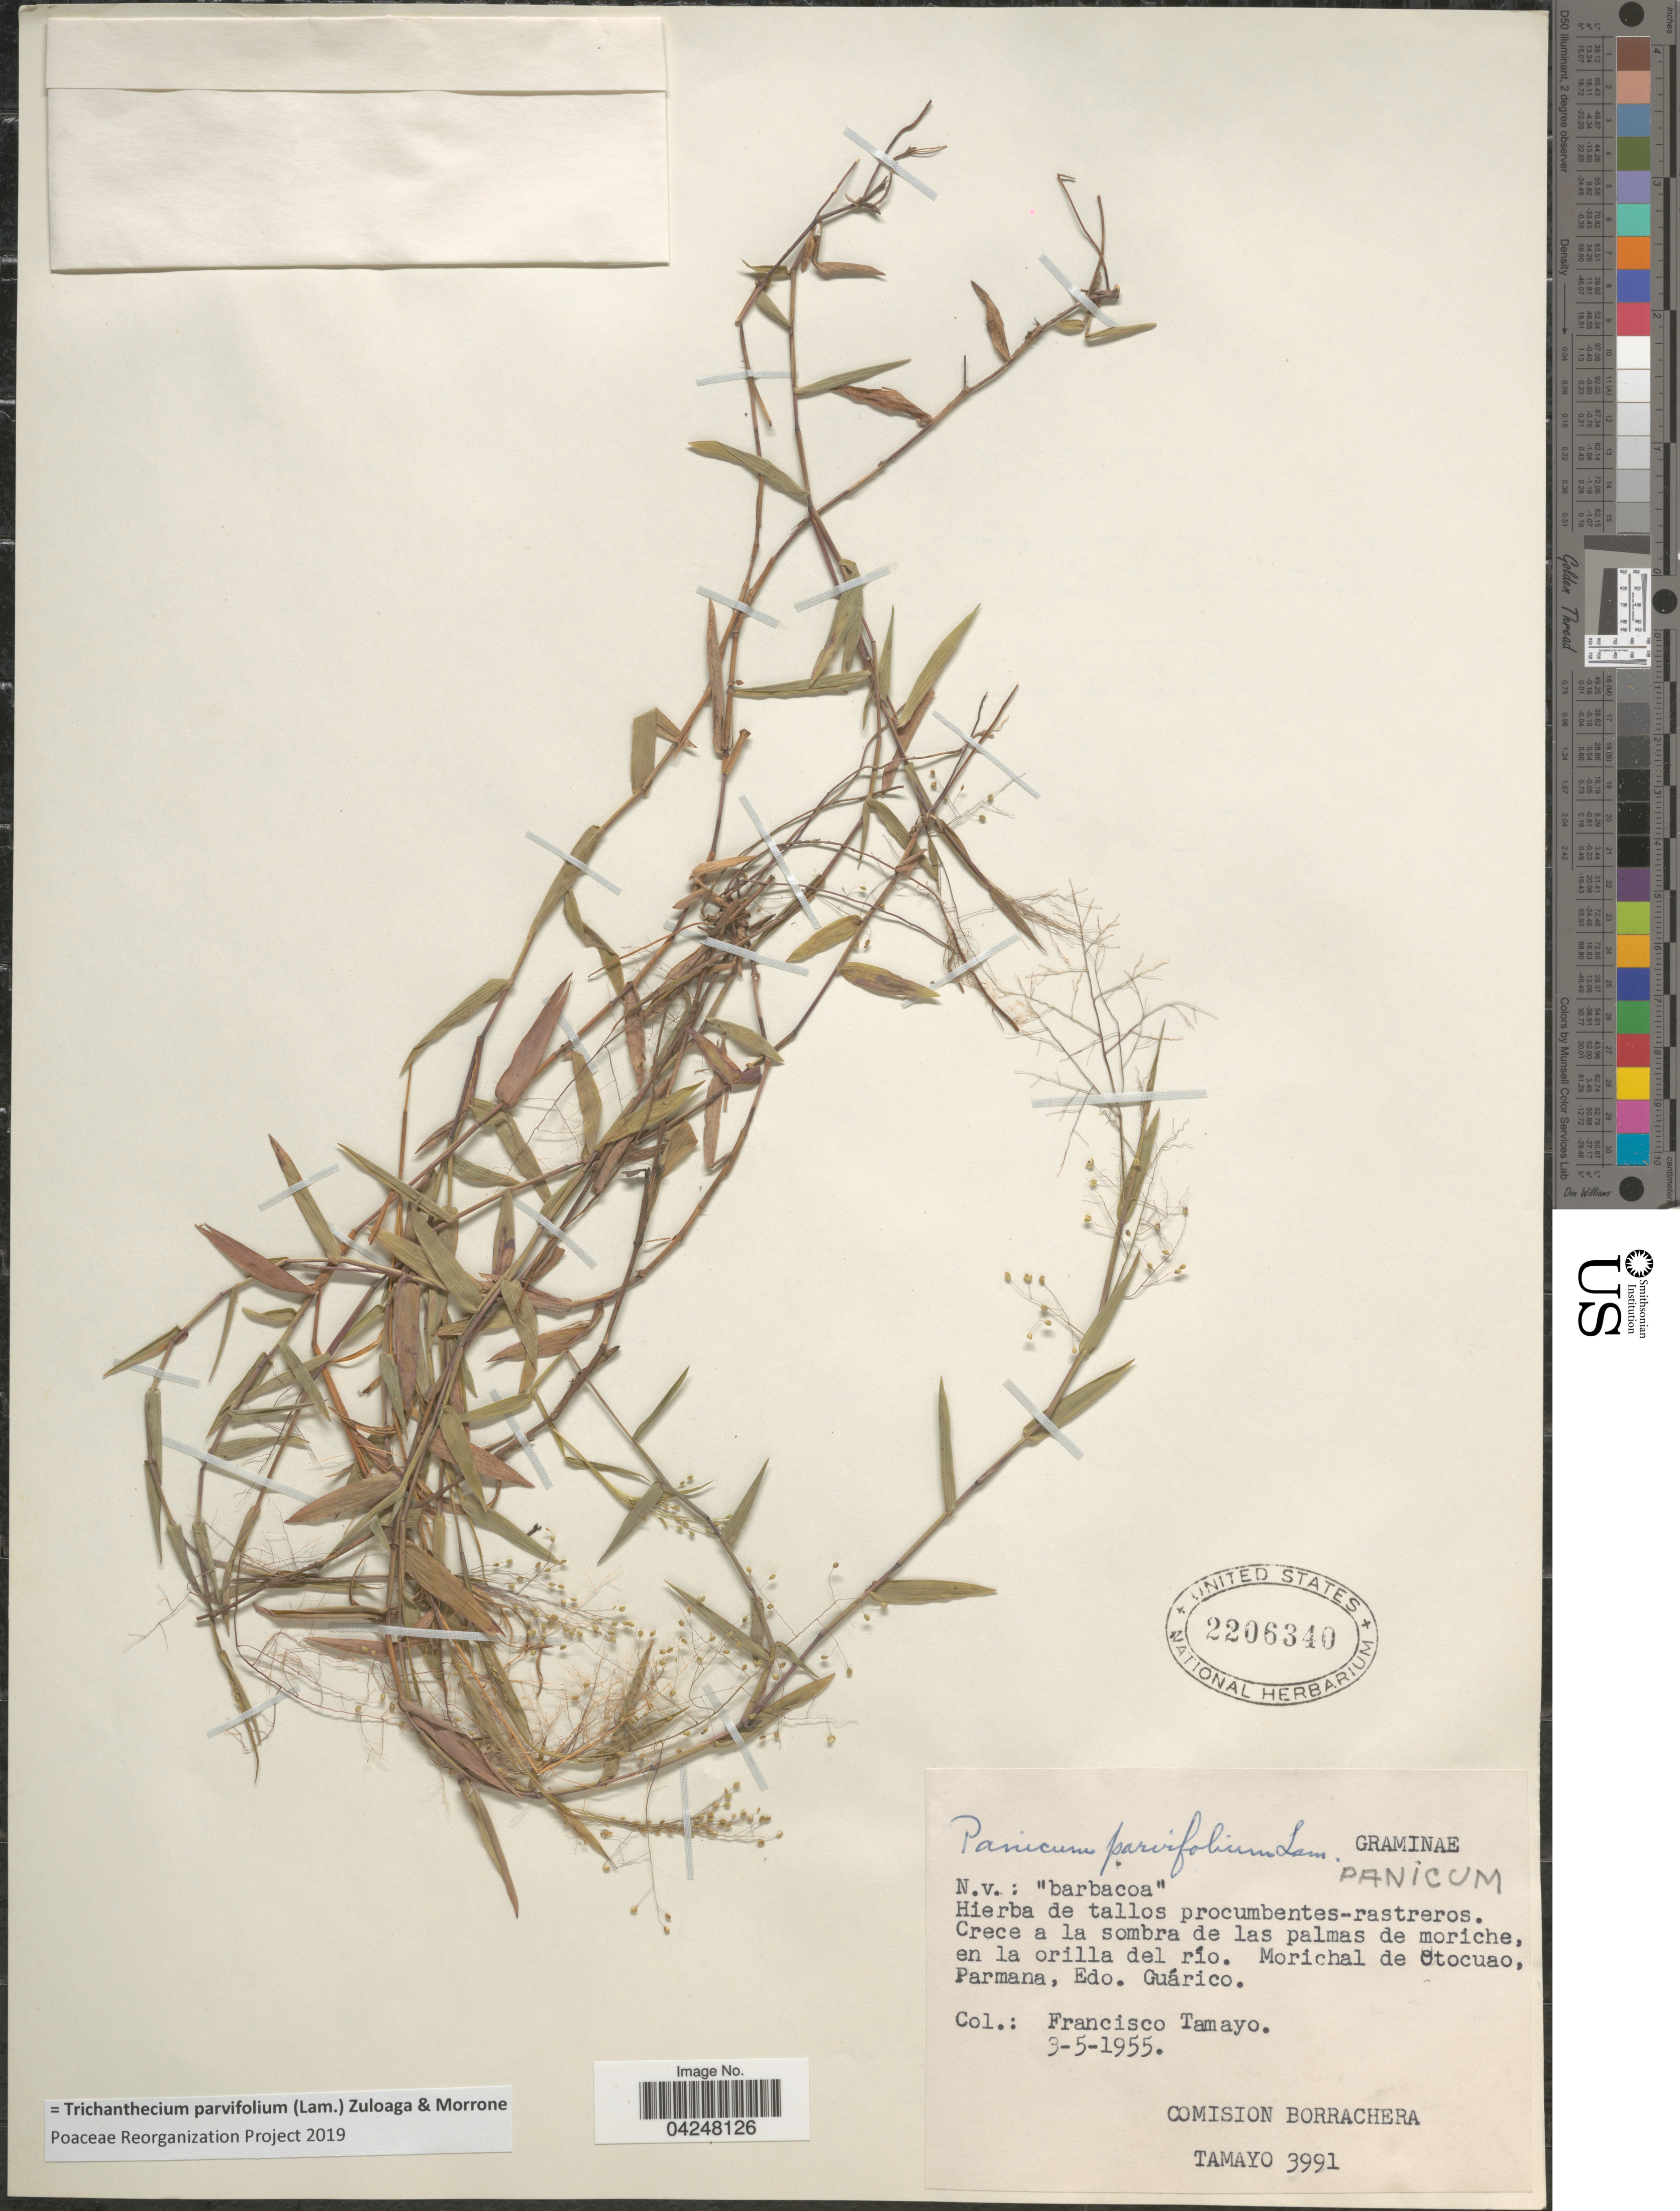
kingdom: Plantae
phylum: Tracheophyta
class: Liliopsida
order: Poales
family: Poaceae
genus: Trichanthecium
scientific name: Trichanthecium parvifolium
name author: (Lam.) Zuloaga & Morrone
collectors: F. Tamayo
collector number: Tamayo 3991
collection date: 1955-05-03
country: Venezuela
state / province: Guarico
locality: Crece a la sombra de las palmas de moriche, en la orilla del río. Morichal de Otocuao, Parmana. Comision Borrachera.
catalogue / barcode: US 2206340